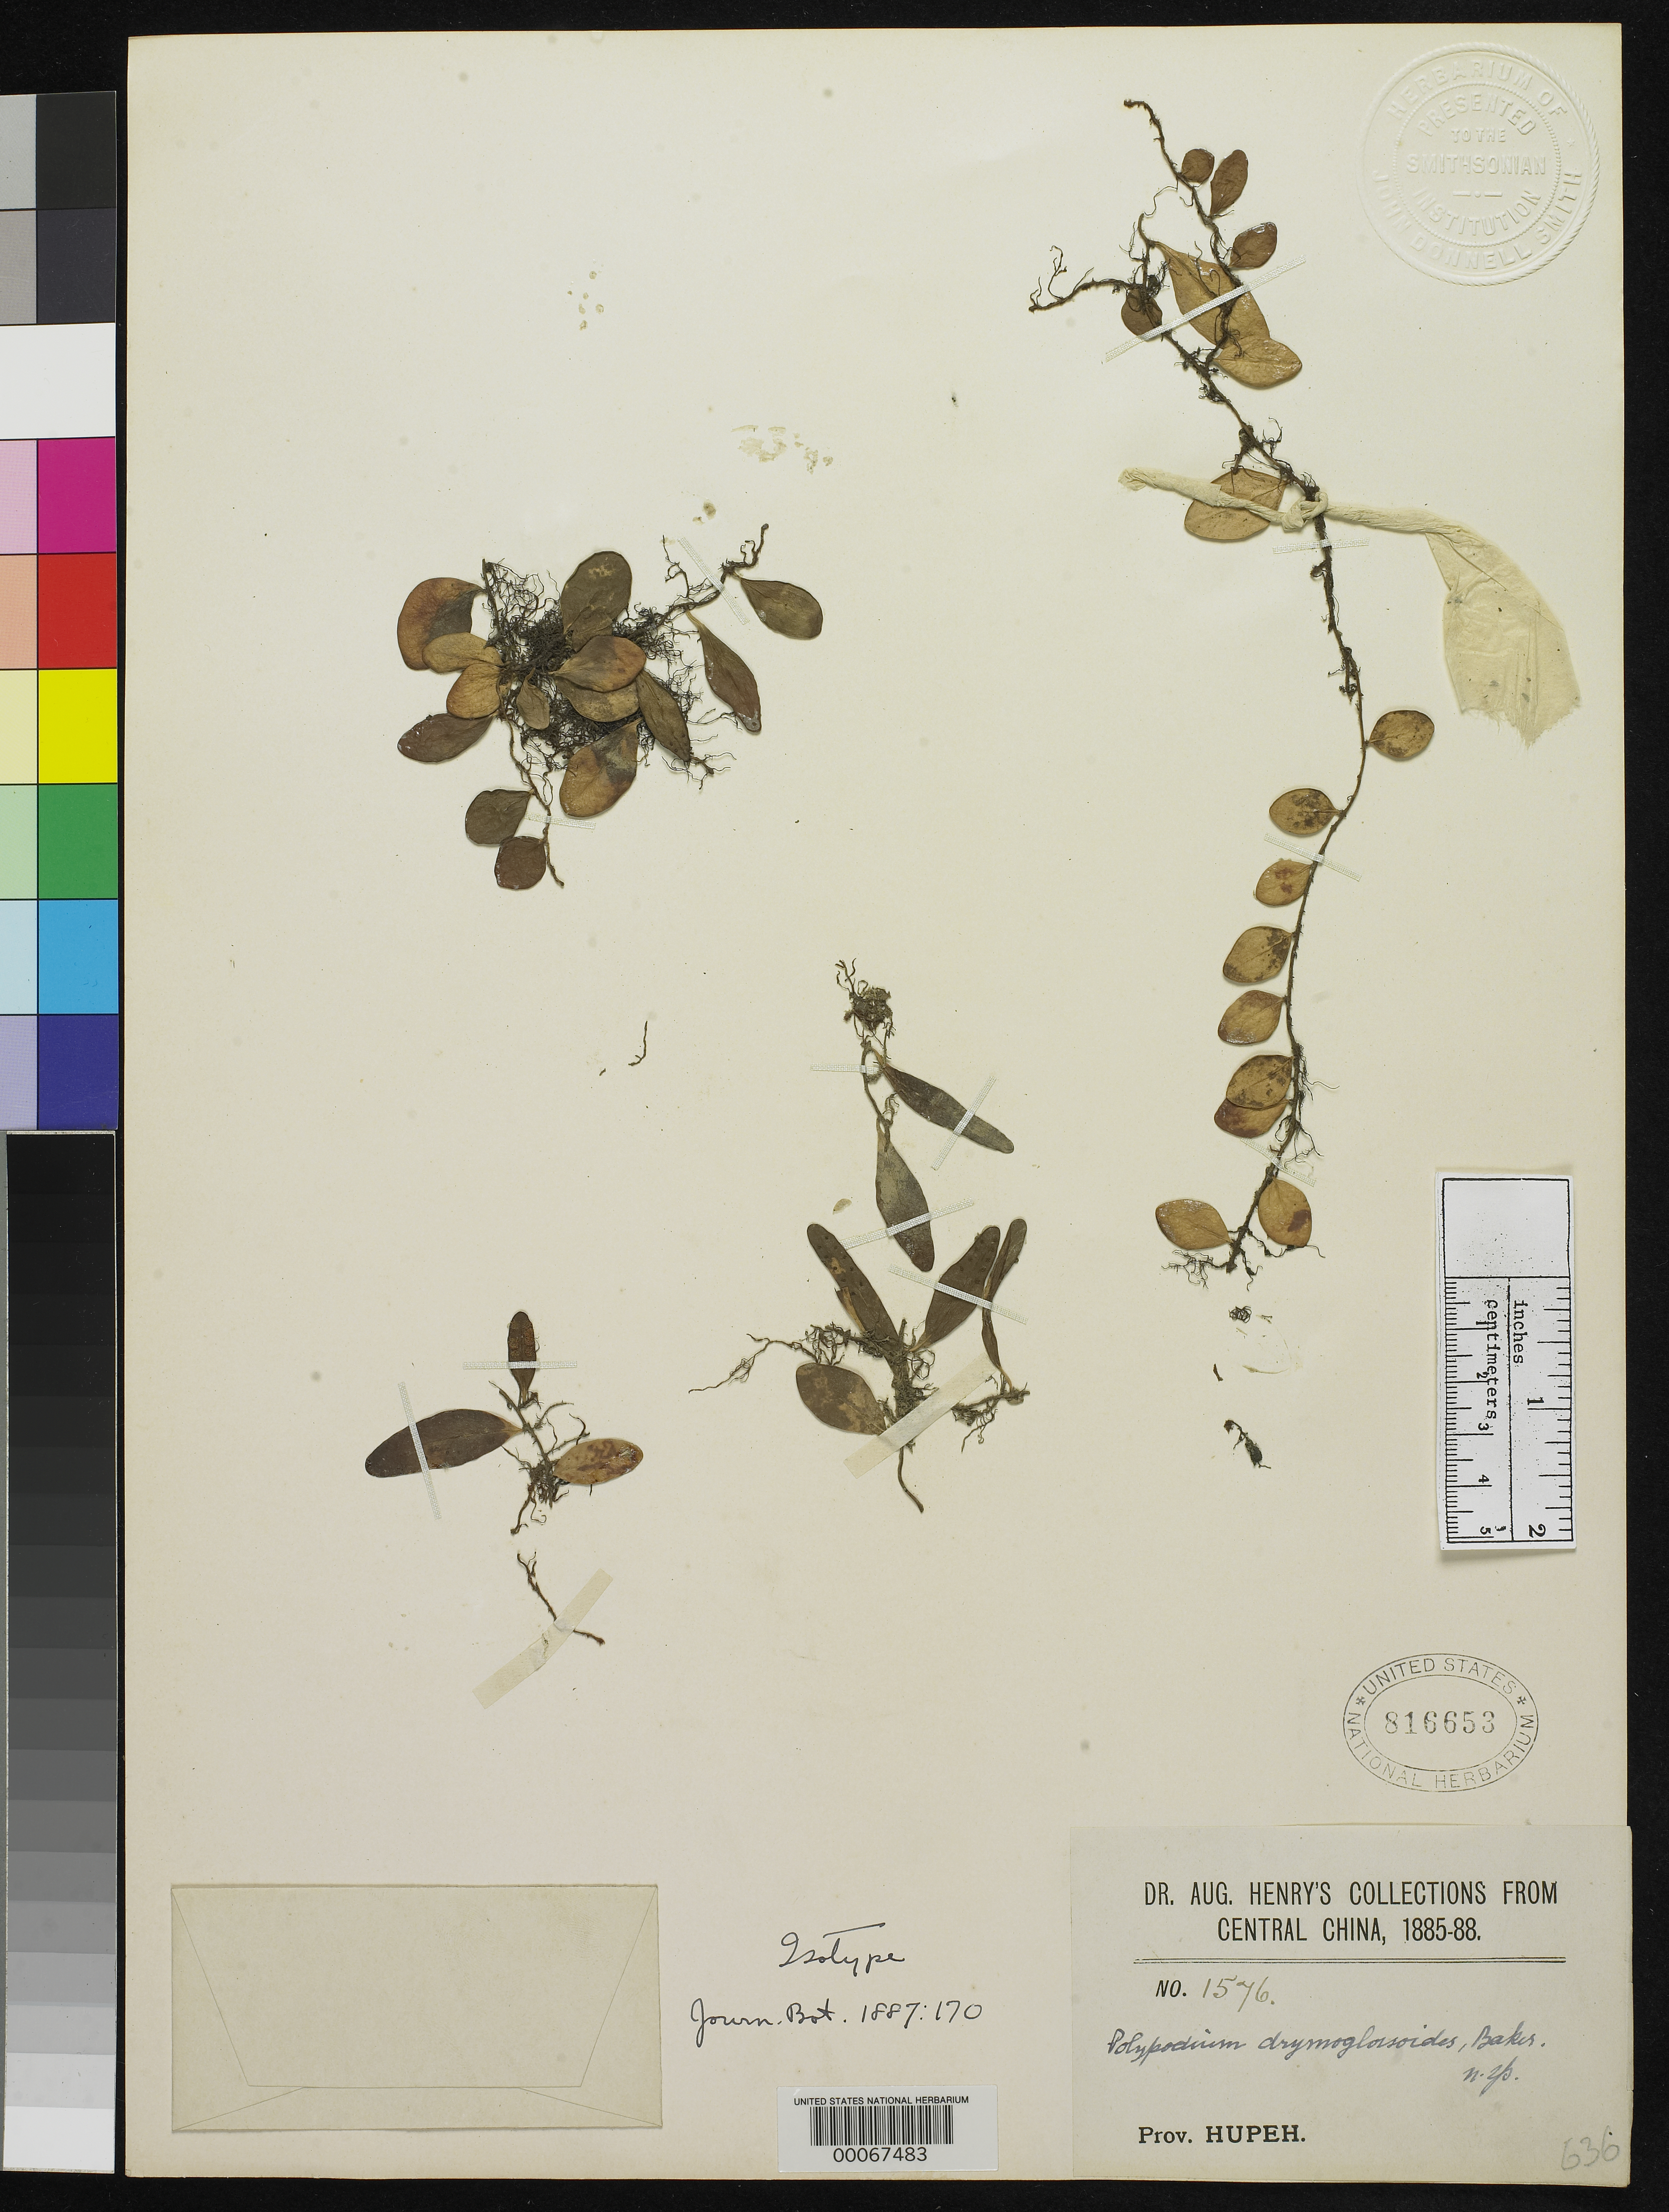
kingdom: Plantae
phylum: Tracheophyta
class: Polypodiopsida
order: Polypodiales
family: Polypodiaceae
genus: Polypodium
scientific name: Polypodium drymoglossoides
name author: Baker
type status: Type Collection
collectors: A. Henry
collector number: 1576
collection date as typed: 1886 to -- --- 1888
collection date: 1886/1888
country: China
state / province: Hubei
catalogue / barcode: US 816653